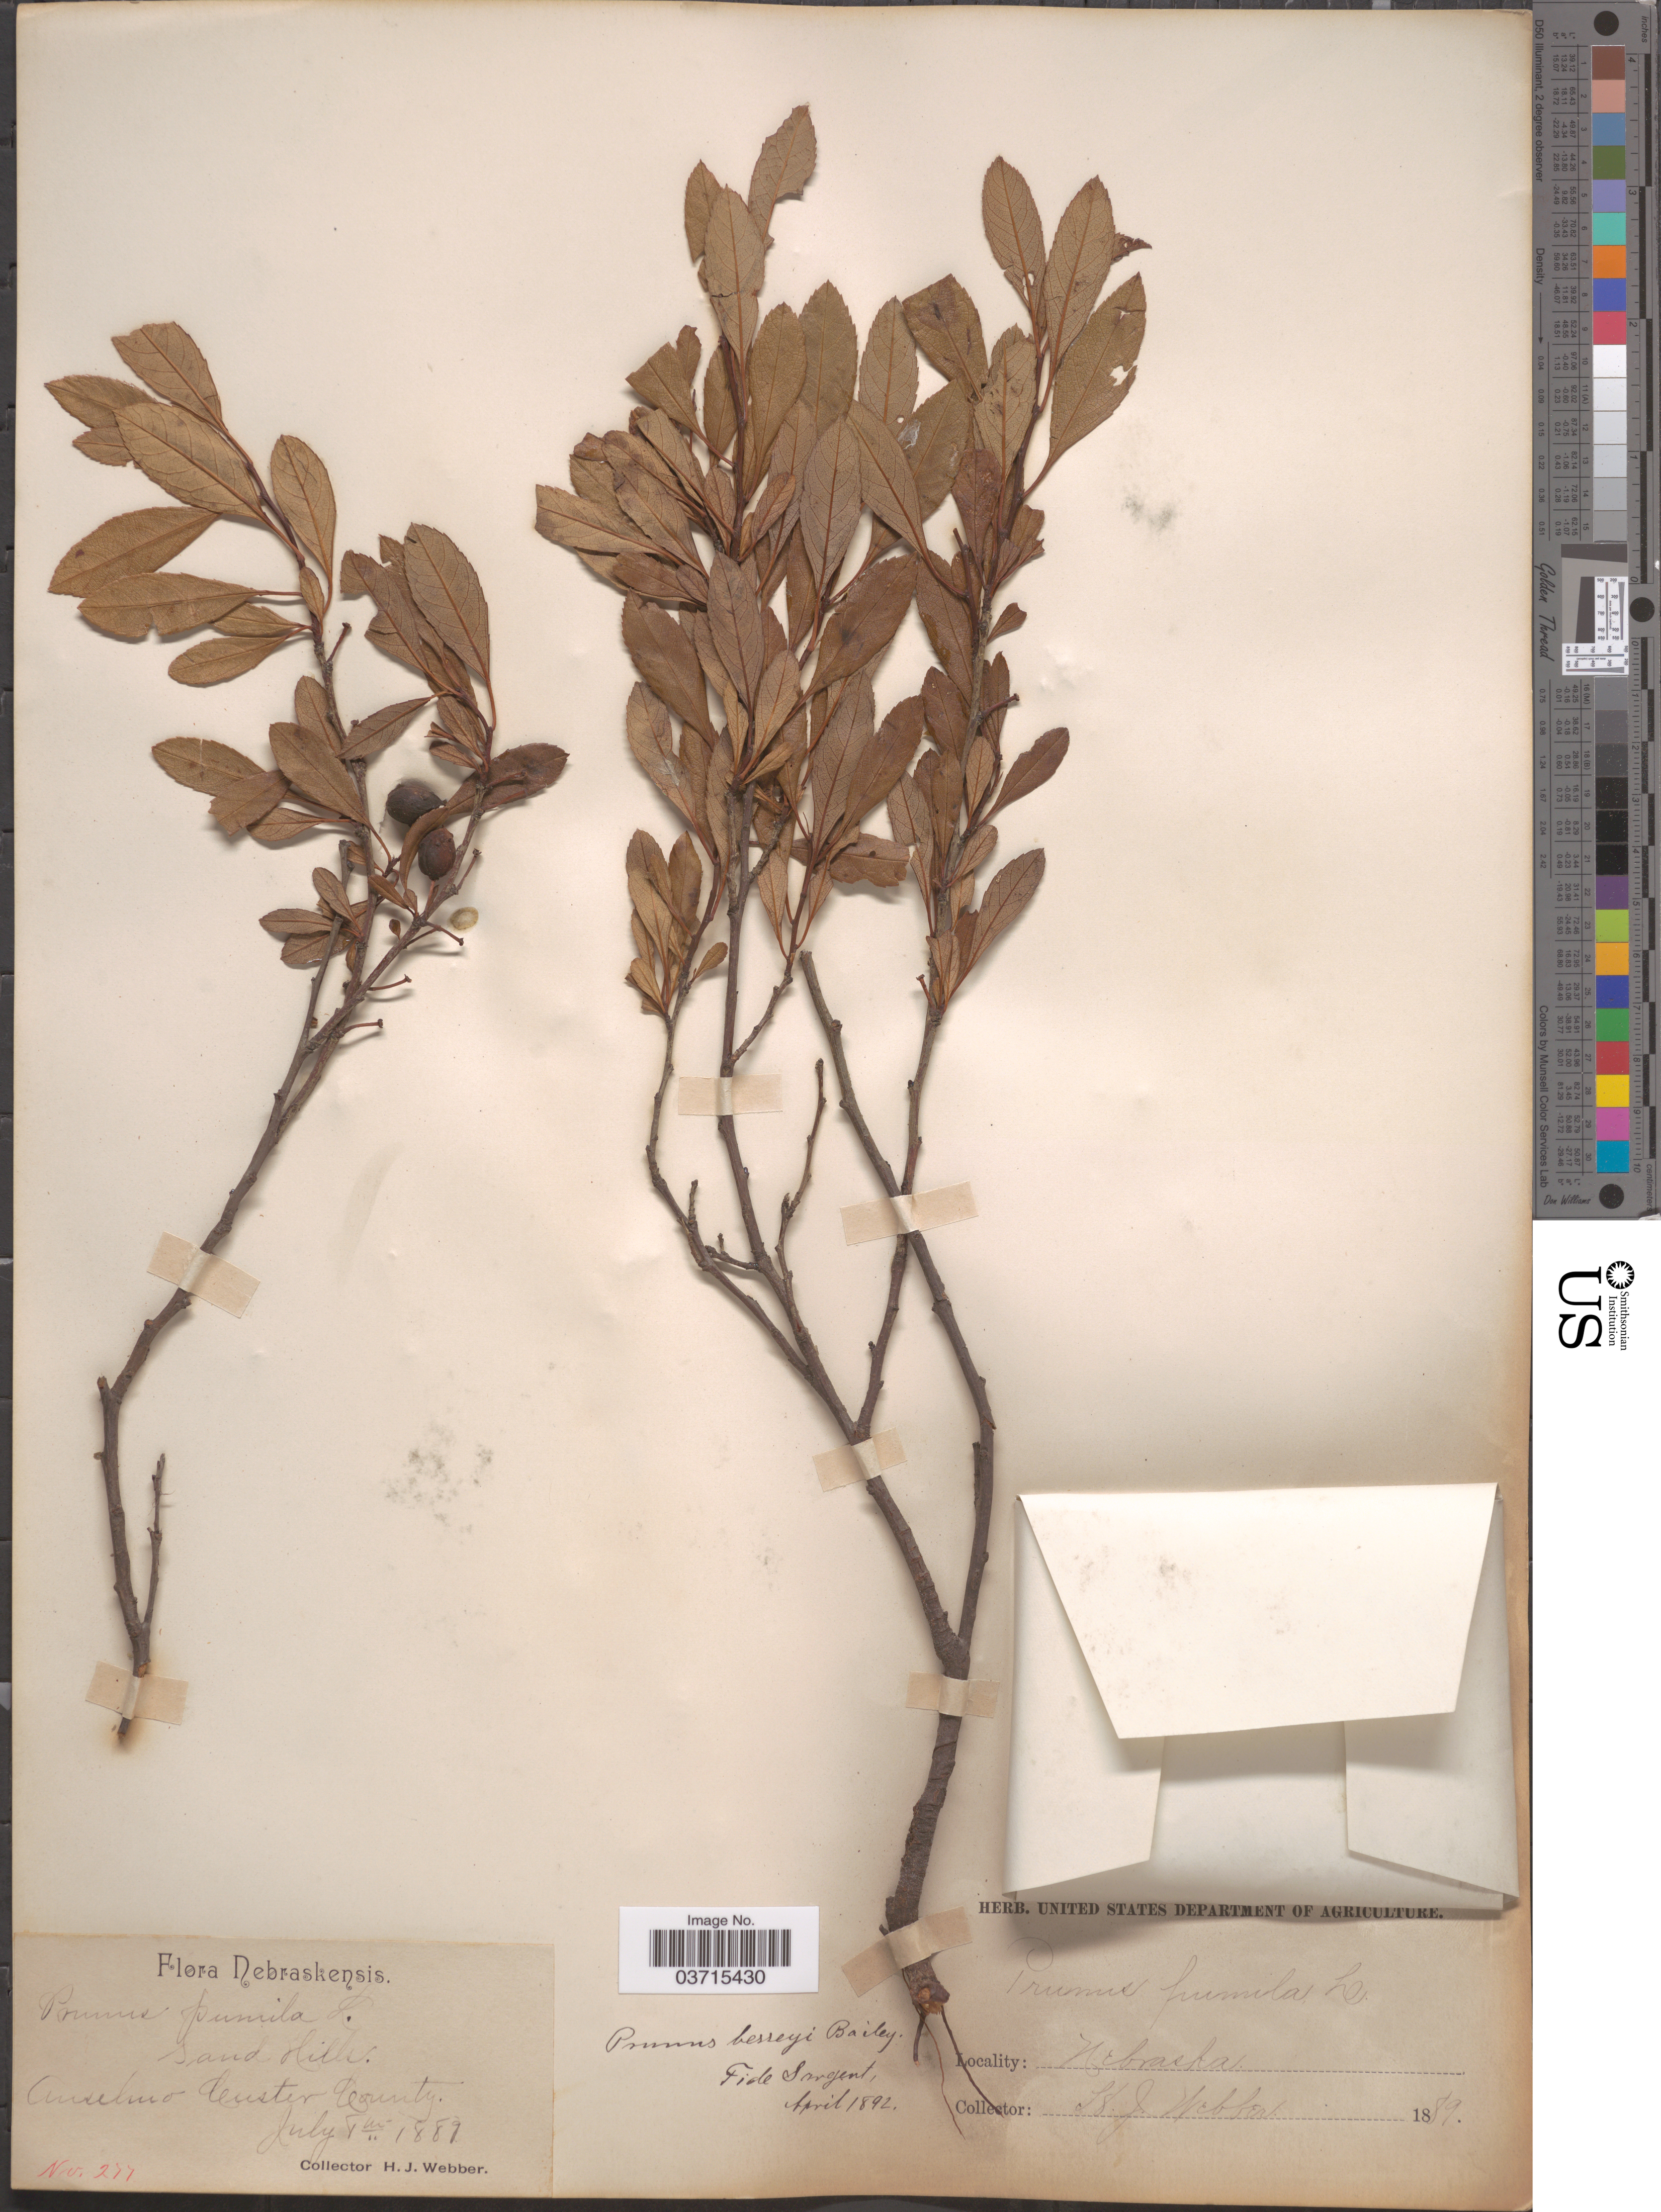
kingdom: Plantae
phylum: Tracheophyta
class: Magnoliopsida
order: Rosales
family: Rosaceae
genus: Prunus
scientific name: Prunus besseyi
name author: L.H. Bailey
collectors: H. Webber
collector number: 277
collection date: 1889-07-01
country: United States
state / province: Nebraska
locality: Anselmo Custer County.